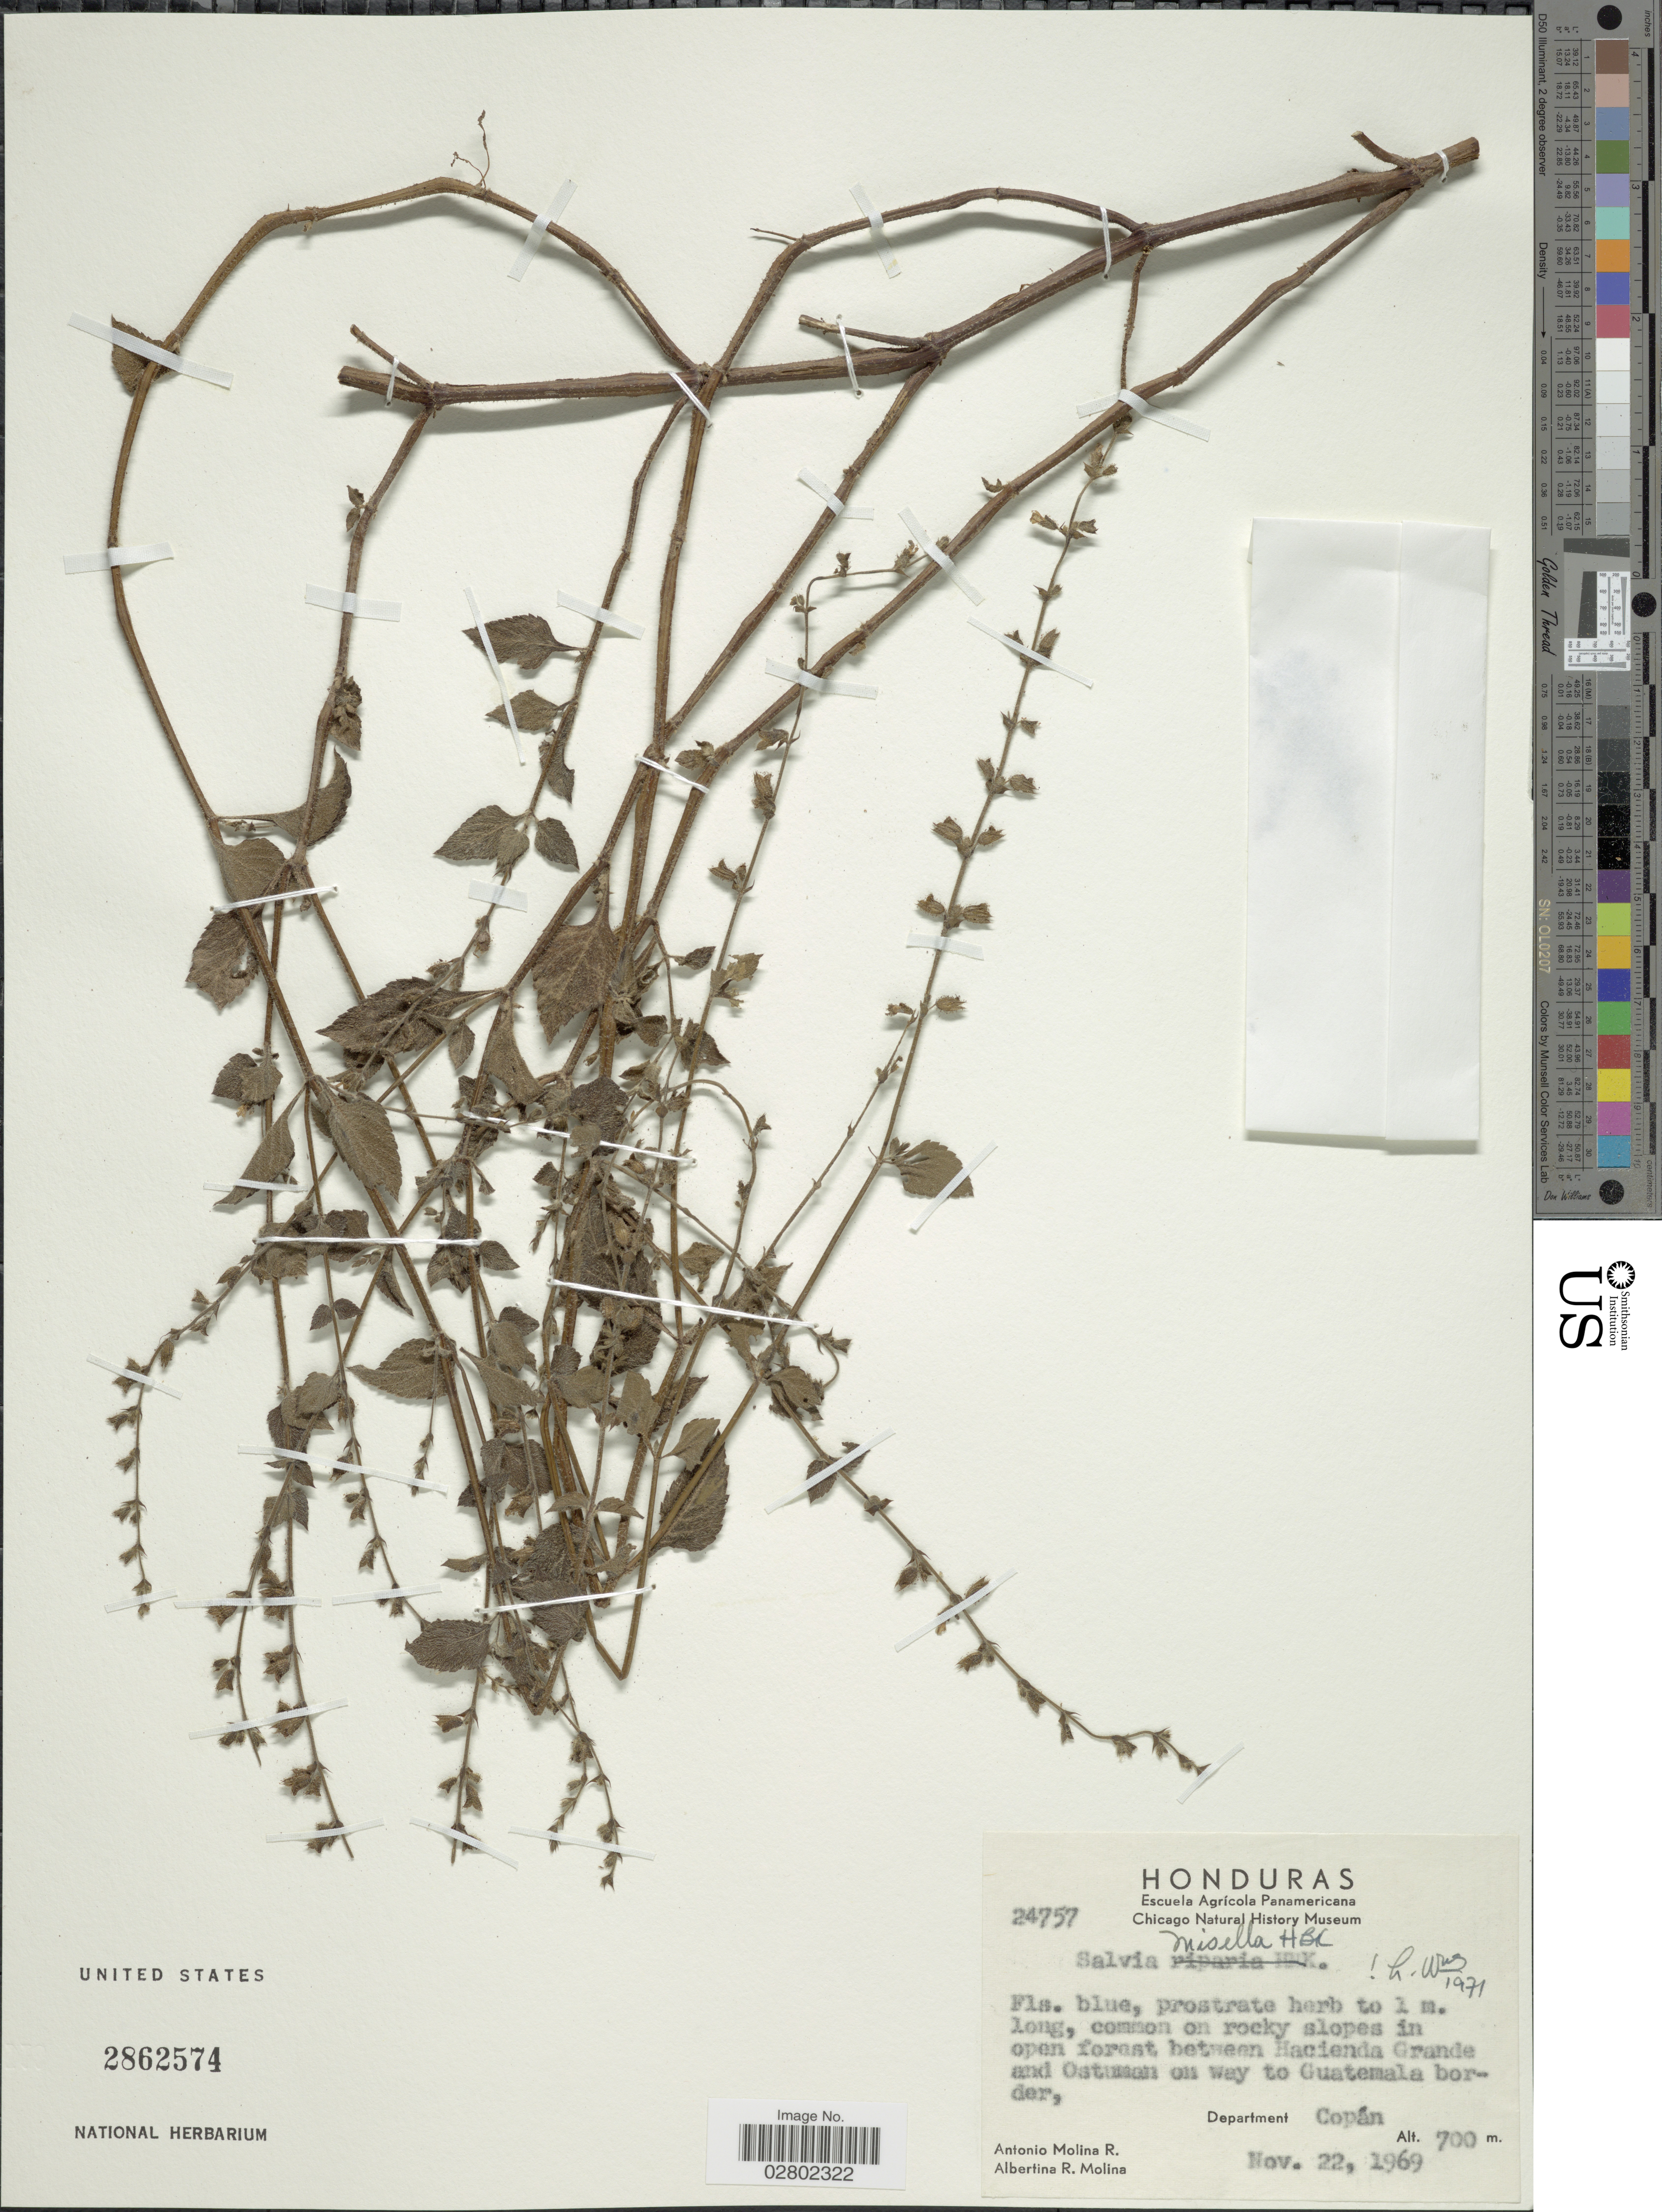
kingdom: Plantae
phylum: Tracheophyta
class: Magnoliopsida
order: Lamiales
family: Lamiaceae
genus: Salvia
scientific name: Salvia misella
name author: Kunth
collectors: A. Molina R. & A. R. Molina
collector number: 24757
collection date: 1969-11-22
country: Honduras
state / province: Copán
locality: Between Hacienda Grande and Ostuman on way to Guatemala border, Department Copán.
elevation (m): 700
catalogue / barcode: US 2862574